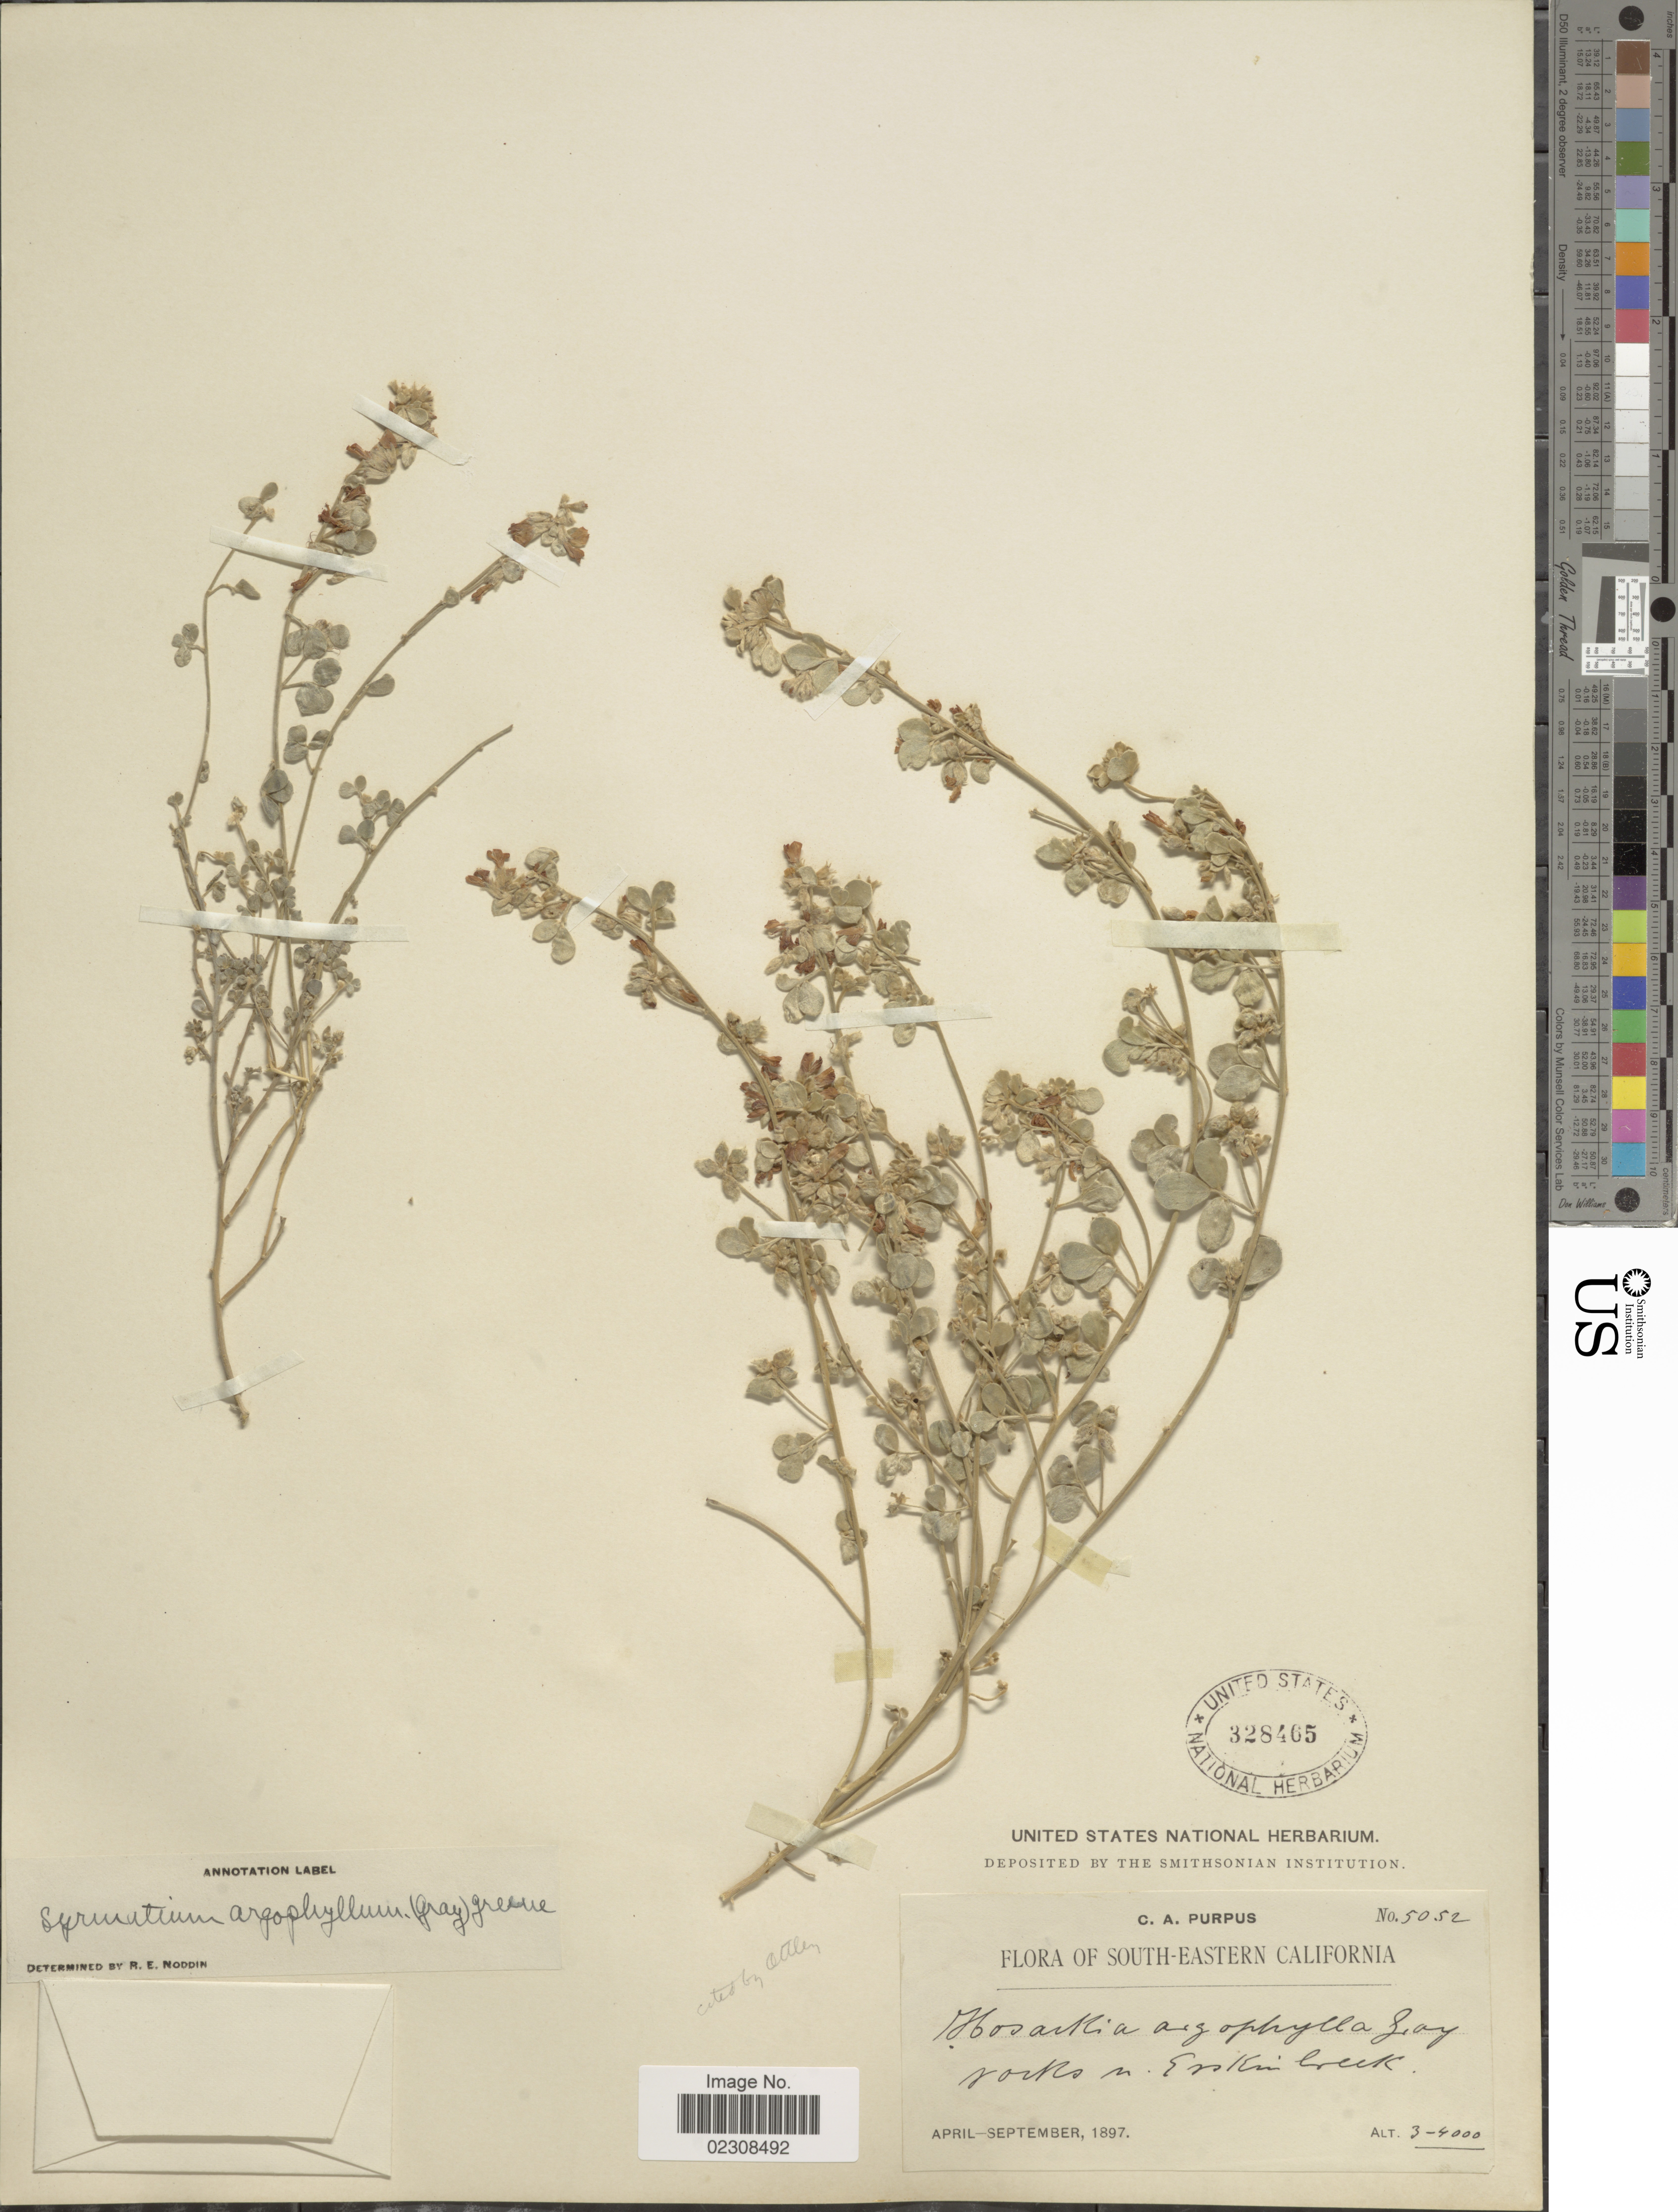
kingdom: Plantae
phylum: Tracheophyta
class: Magnoliopsida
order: Fabales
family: Fabaceae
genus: Syrmatium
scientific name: Syrmatium argophyllum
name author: (A. Gray) Greene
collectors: C. A. Purpus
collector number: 5052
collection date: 1897-04/1897-09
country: United States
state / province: California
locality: South- eastern California, rocks n. Erskine Creek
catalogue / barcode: US 3284065